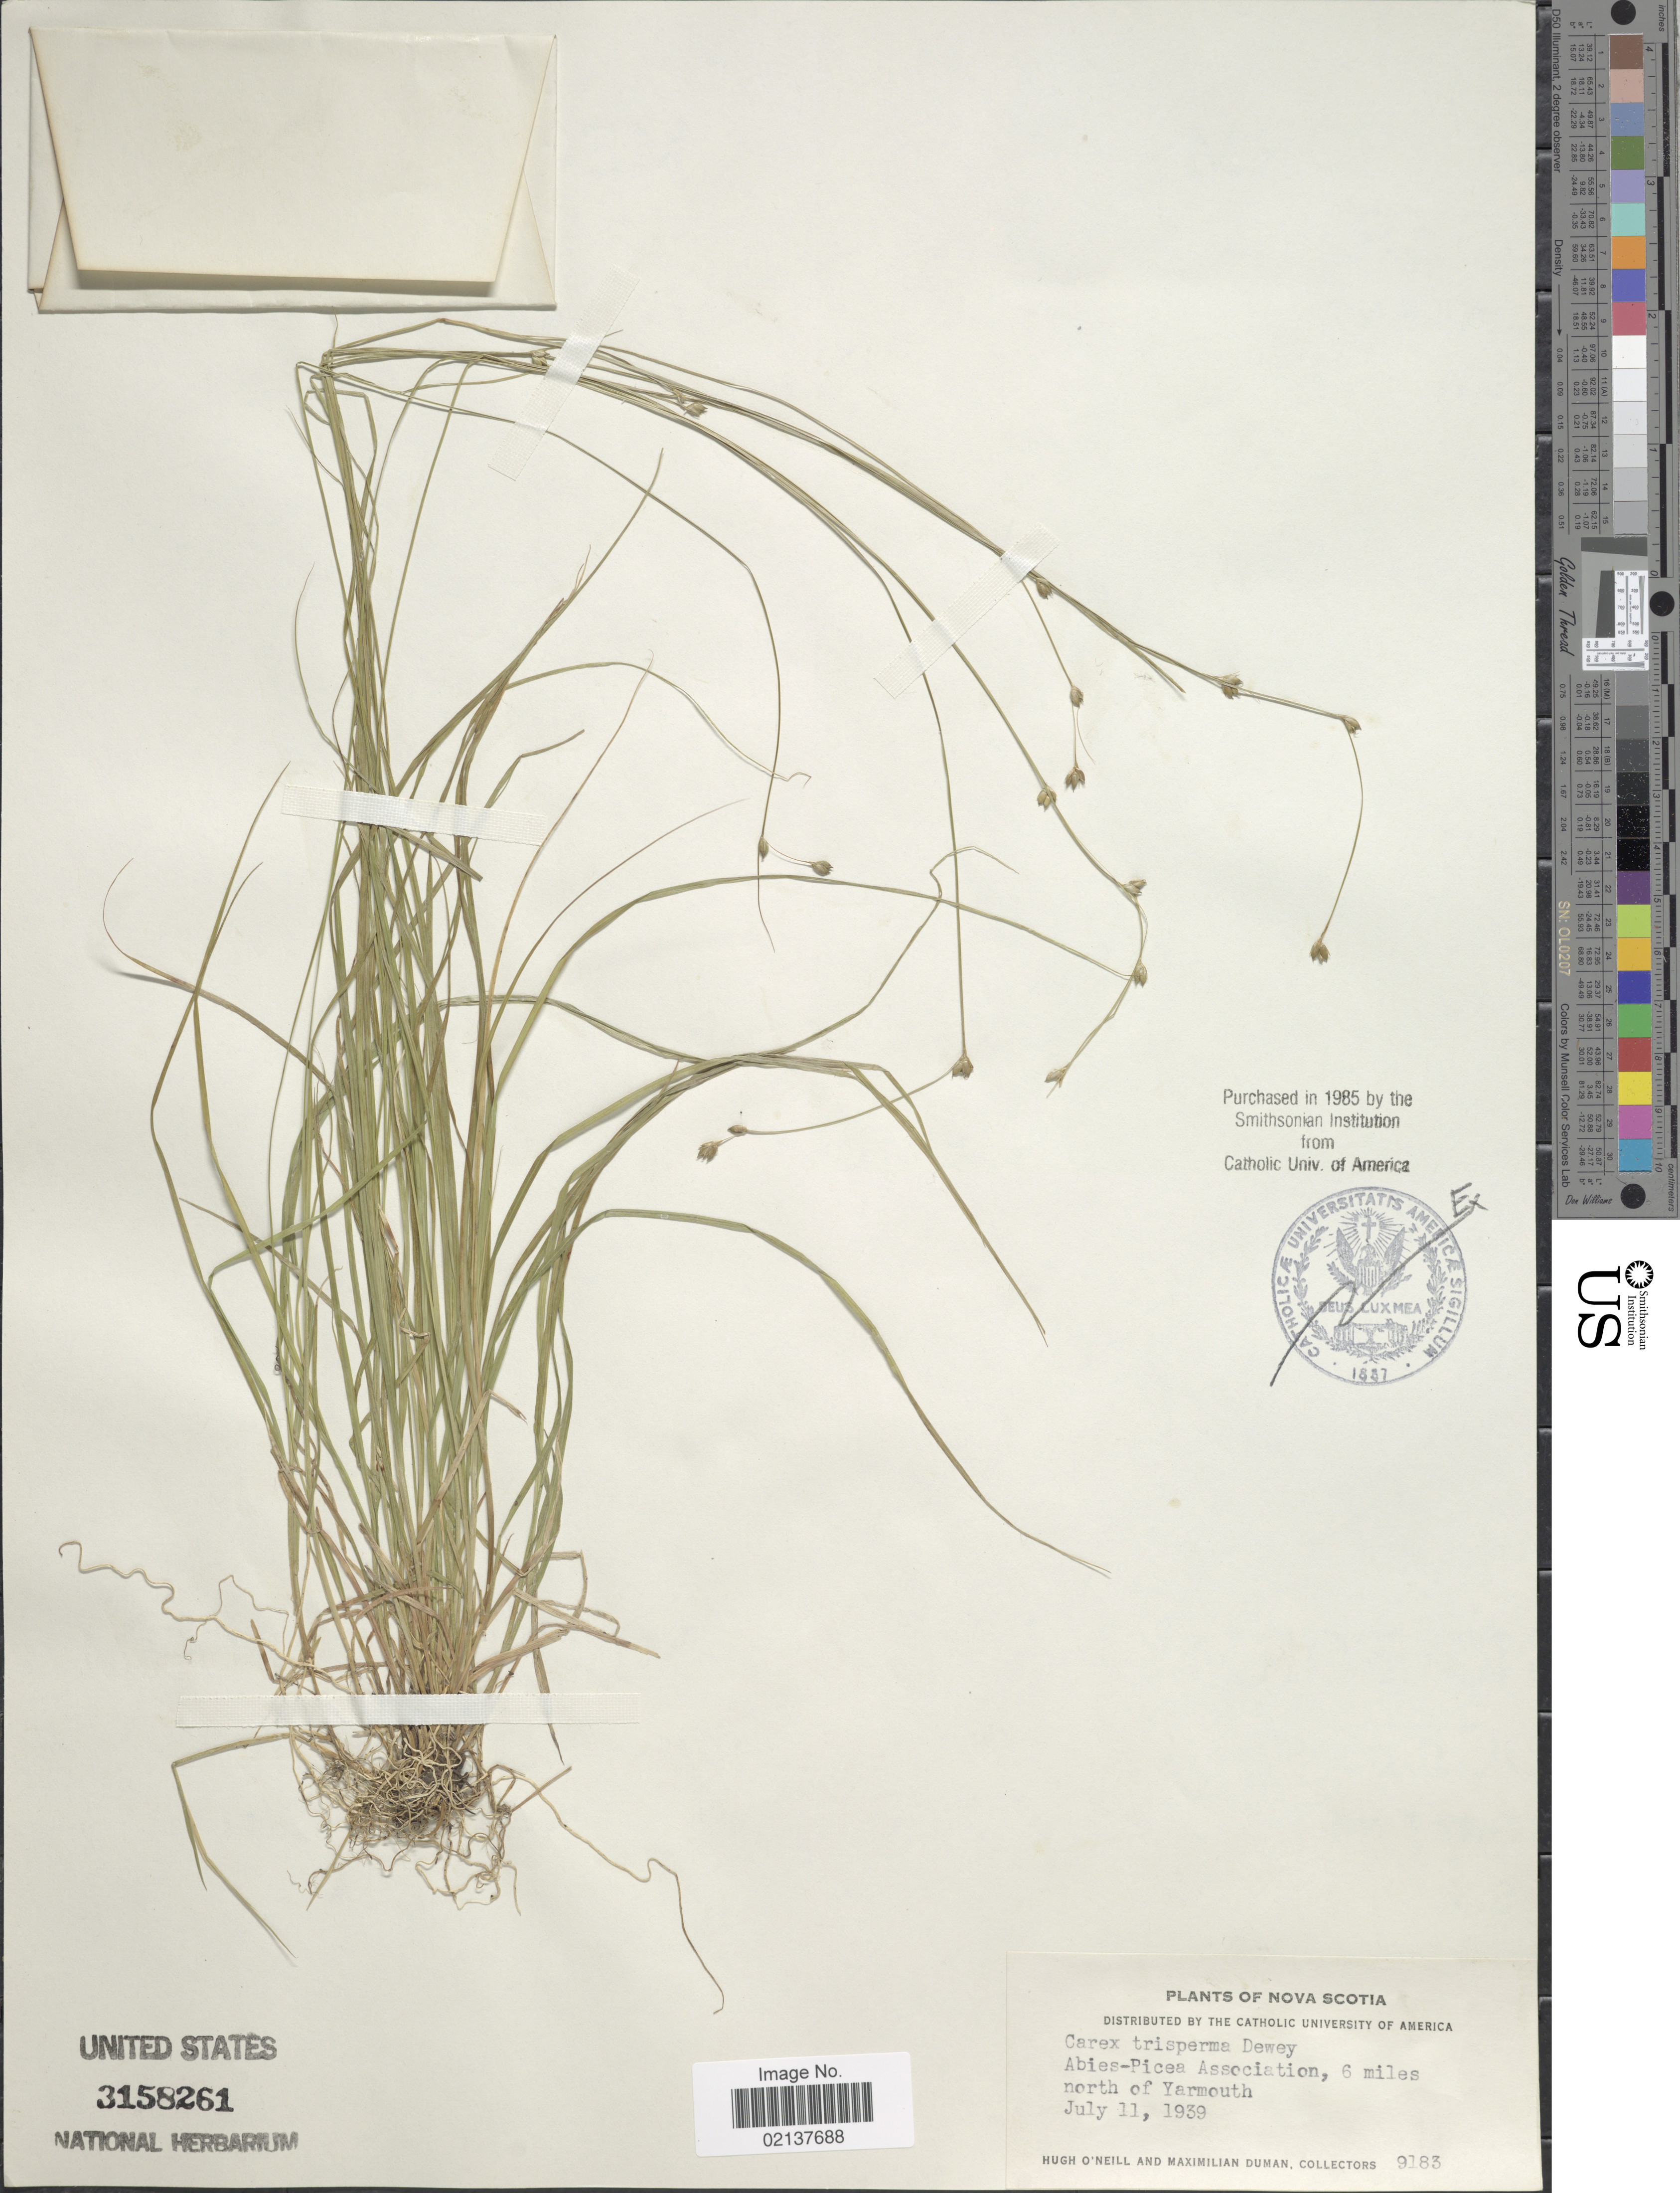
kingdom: Plantae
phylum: Tracheophyta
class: Liliopsida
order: Poales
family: Cyperaceae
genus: Carex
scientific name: Carex trisperma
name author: Dewey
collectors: H. O'Neill & M. Duman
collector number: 9183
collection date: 1939-07-11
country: Canada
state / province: Nova Scotia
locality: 6 miles north of Yarmouth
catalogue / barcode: US 3158261